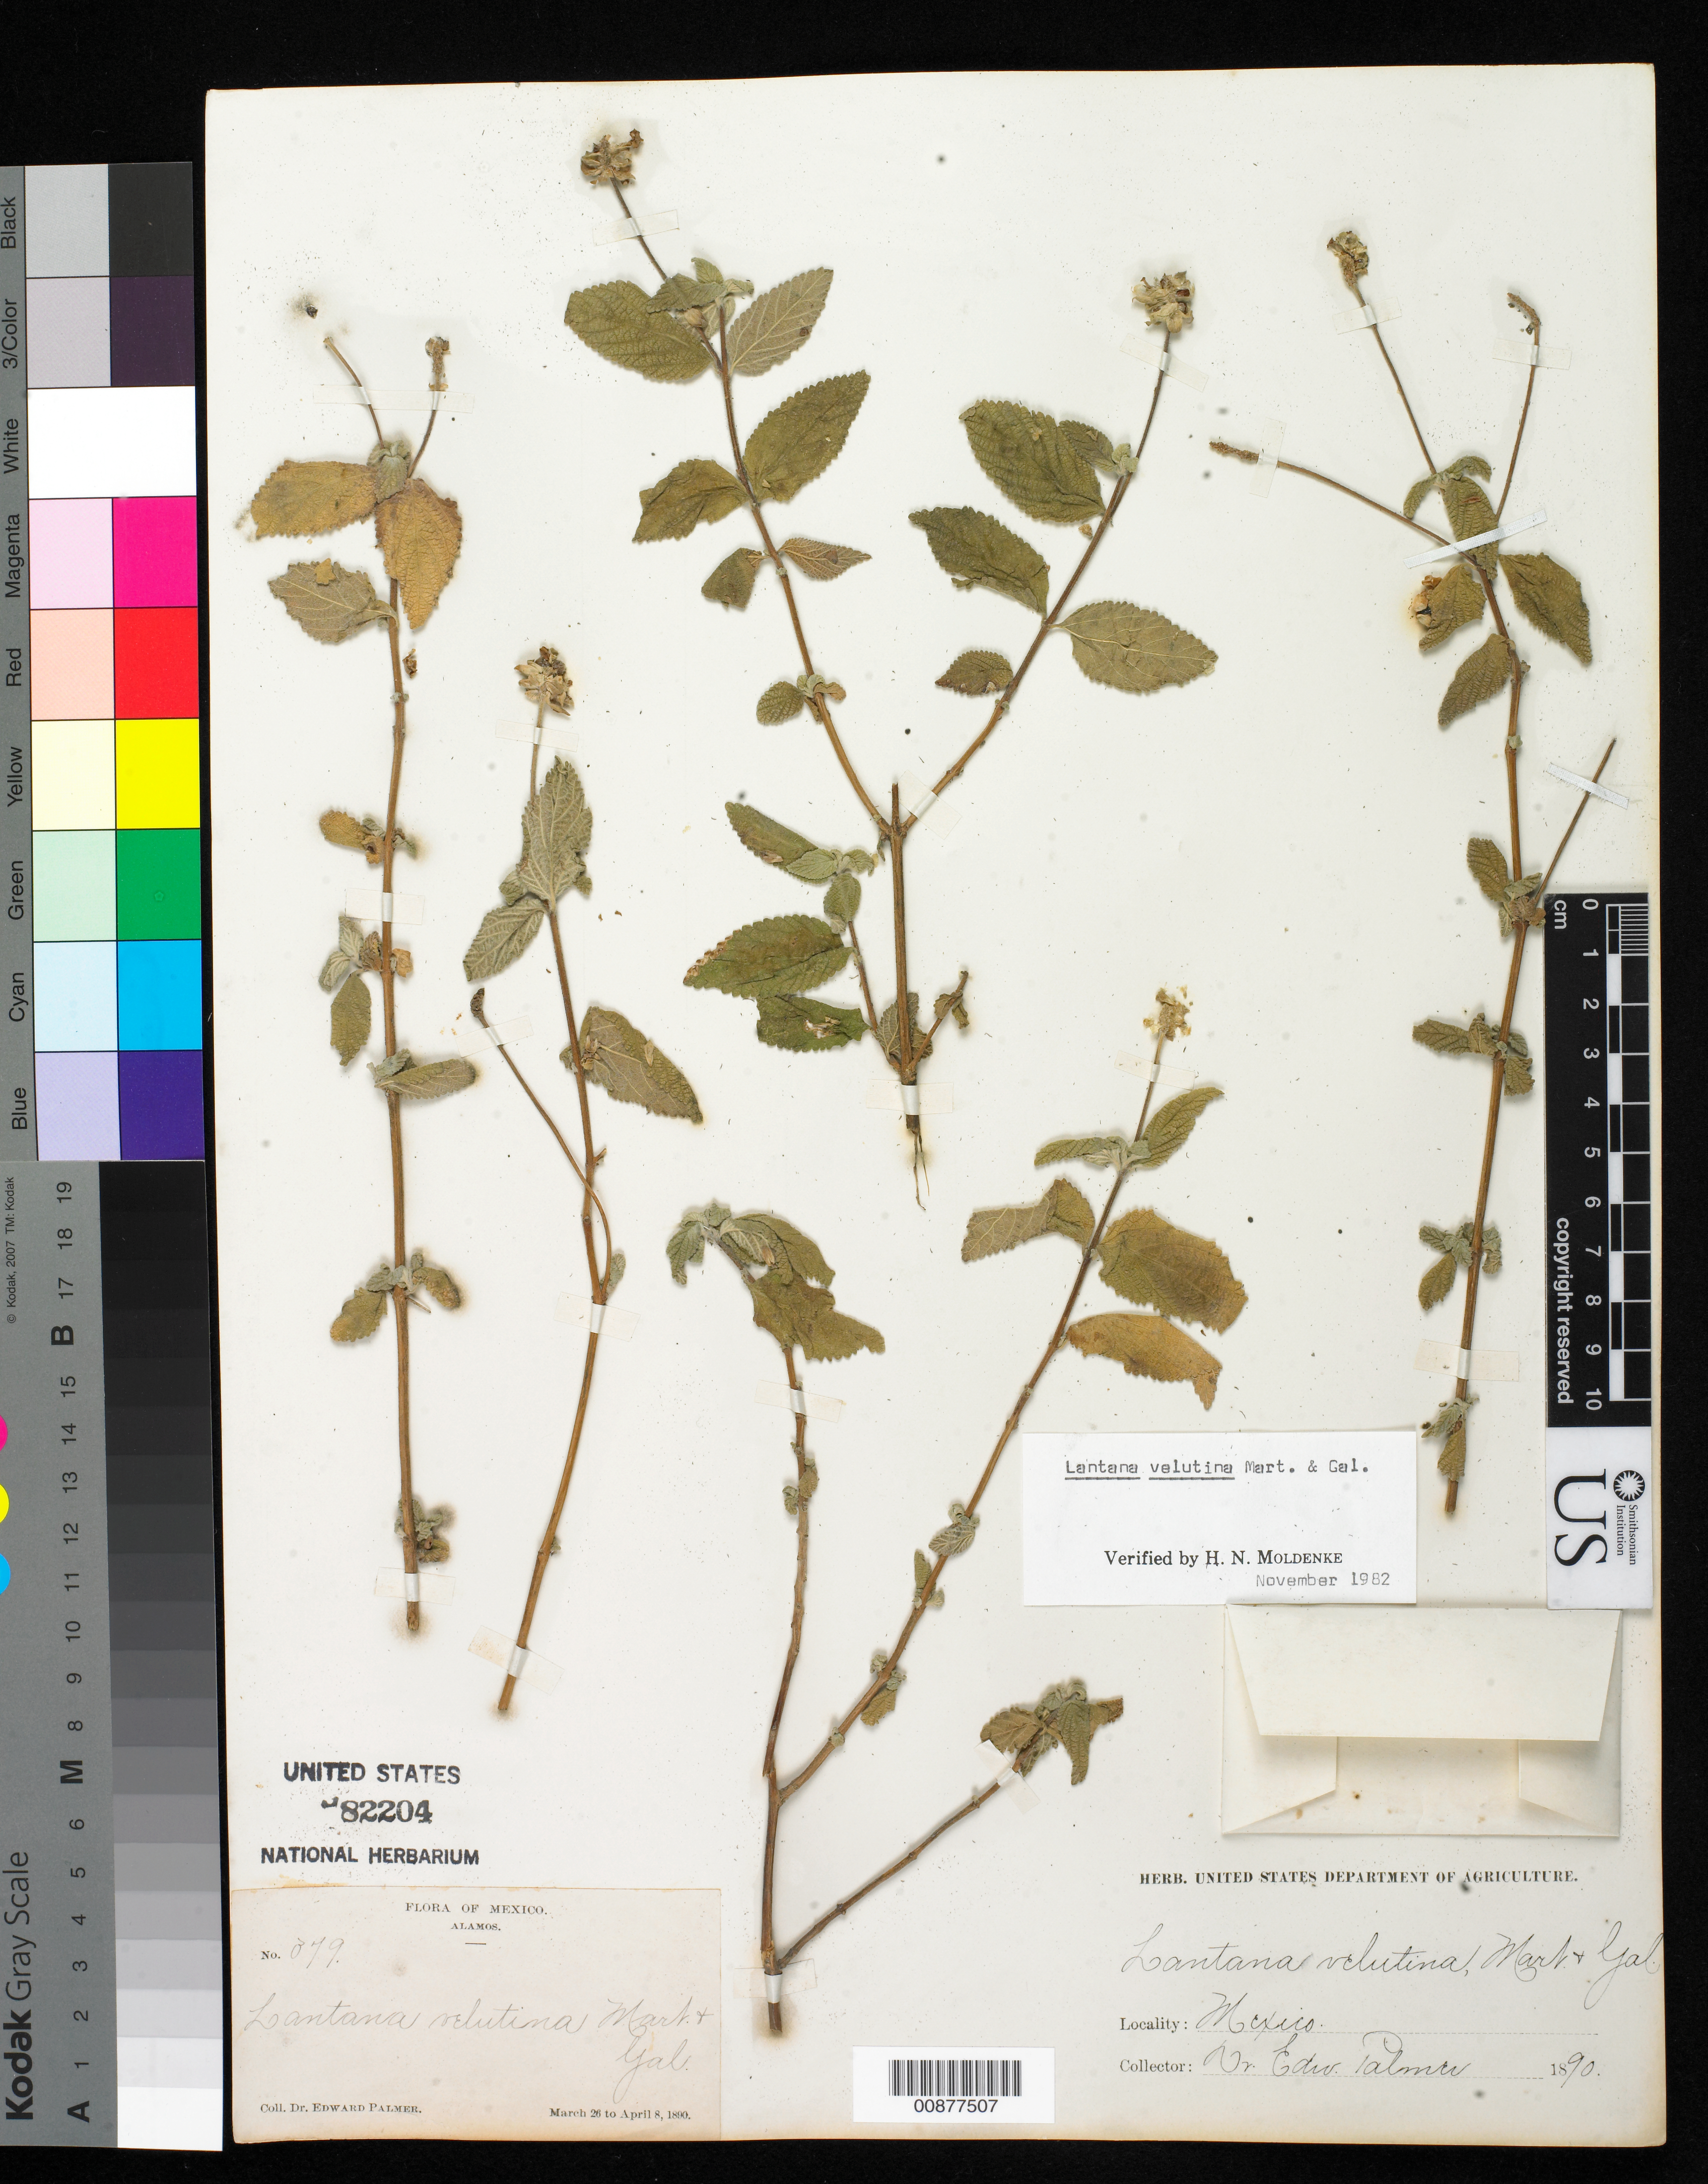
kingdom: Plantae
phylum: Tracheophyta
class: Magnoliopsida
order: Lamiales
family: Verbenaceae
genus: Lantana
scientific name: Lantana velutina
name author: M. Martens & Galeotti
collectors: E. Palmer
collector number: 379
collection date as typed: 26 Mar 1890 to 08 Apr 1890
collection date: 1890-03-26/1890-04-08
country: Mexico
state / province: Sonora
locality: Alamos, Sonora.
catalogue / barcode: US 82204